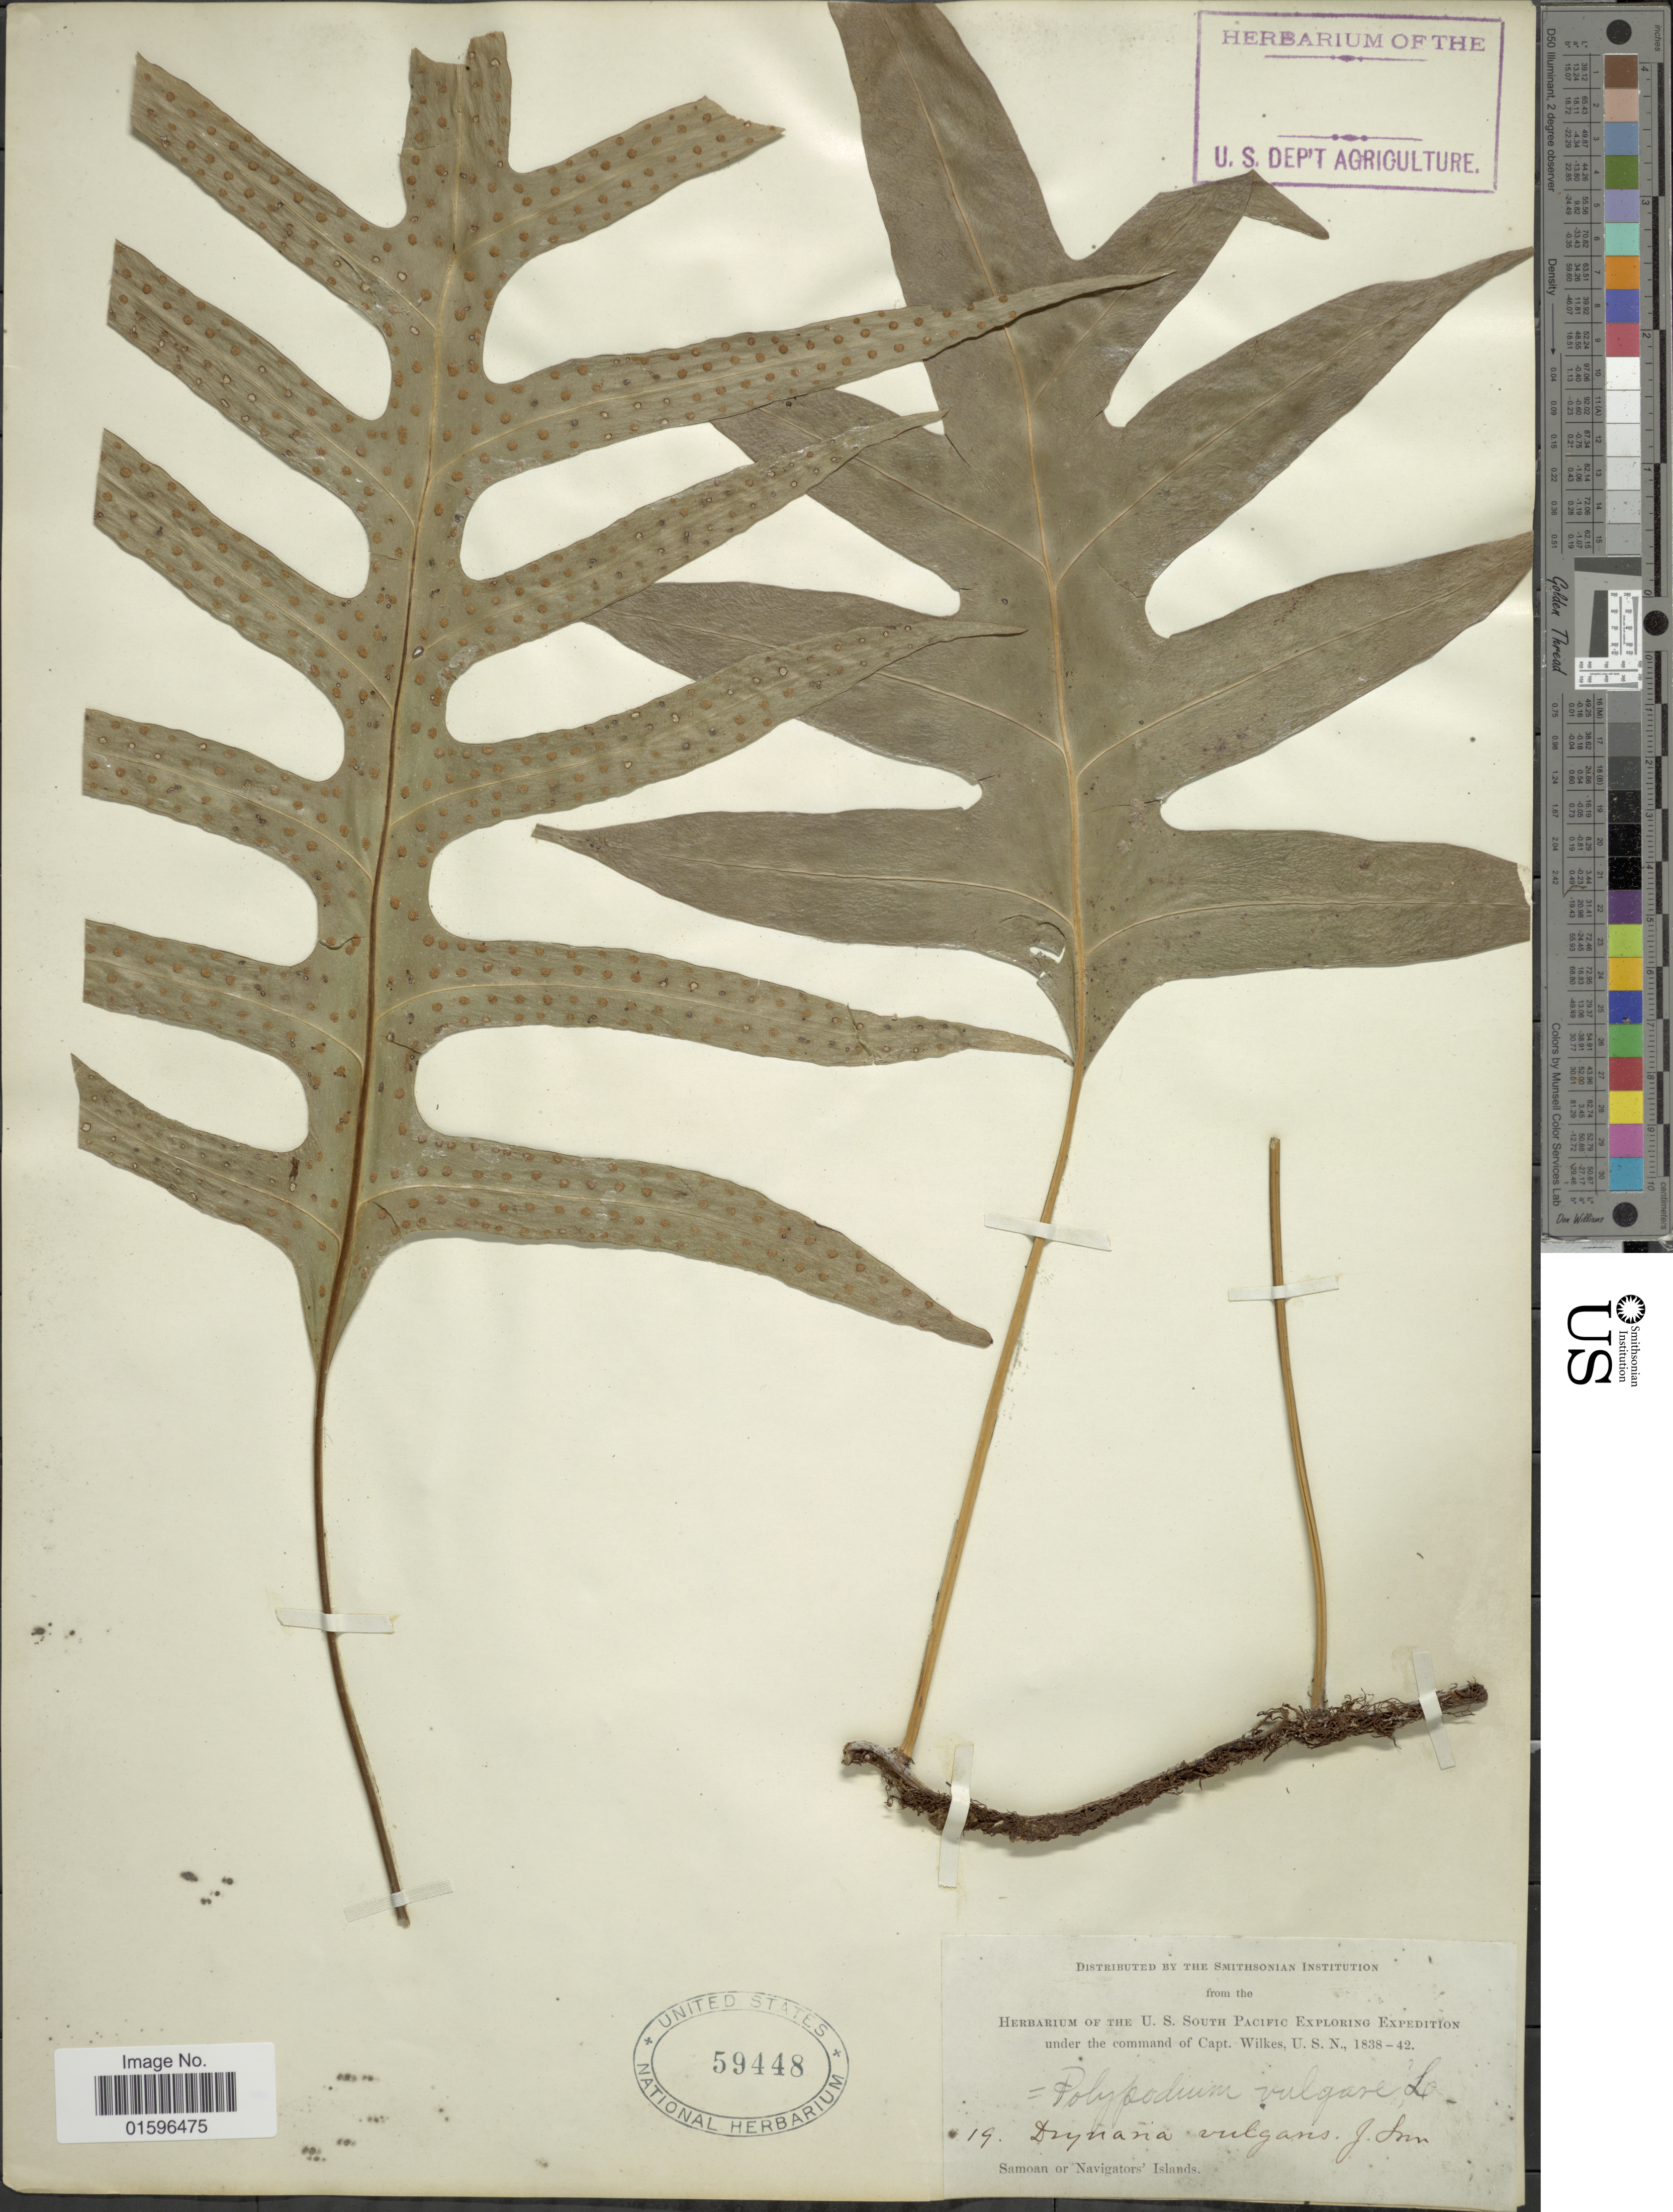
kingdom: Plantae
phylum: Tracheophyta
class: Polypodiopsida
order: Polypodiales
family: Polypodiaceae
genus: Polypodium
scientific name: Polypodium scolopendria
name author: Burm. f.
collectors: Wilkes Explor. Exped.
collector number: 19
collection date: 1838/1842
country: American Samoa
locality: Samoan or Navigators Islands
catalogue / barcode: US 59448